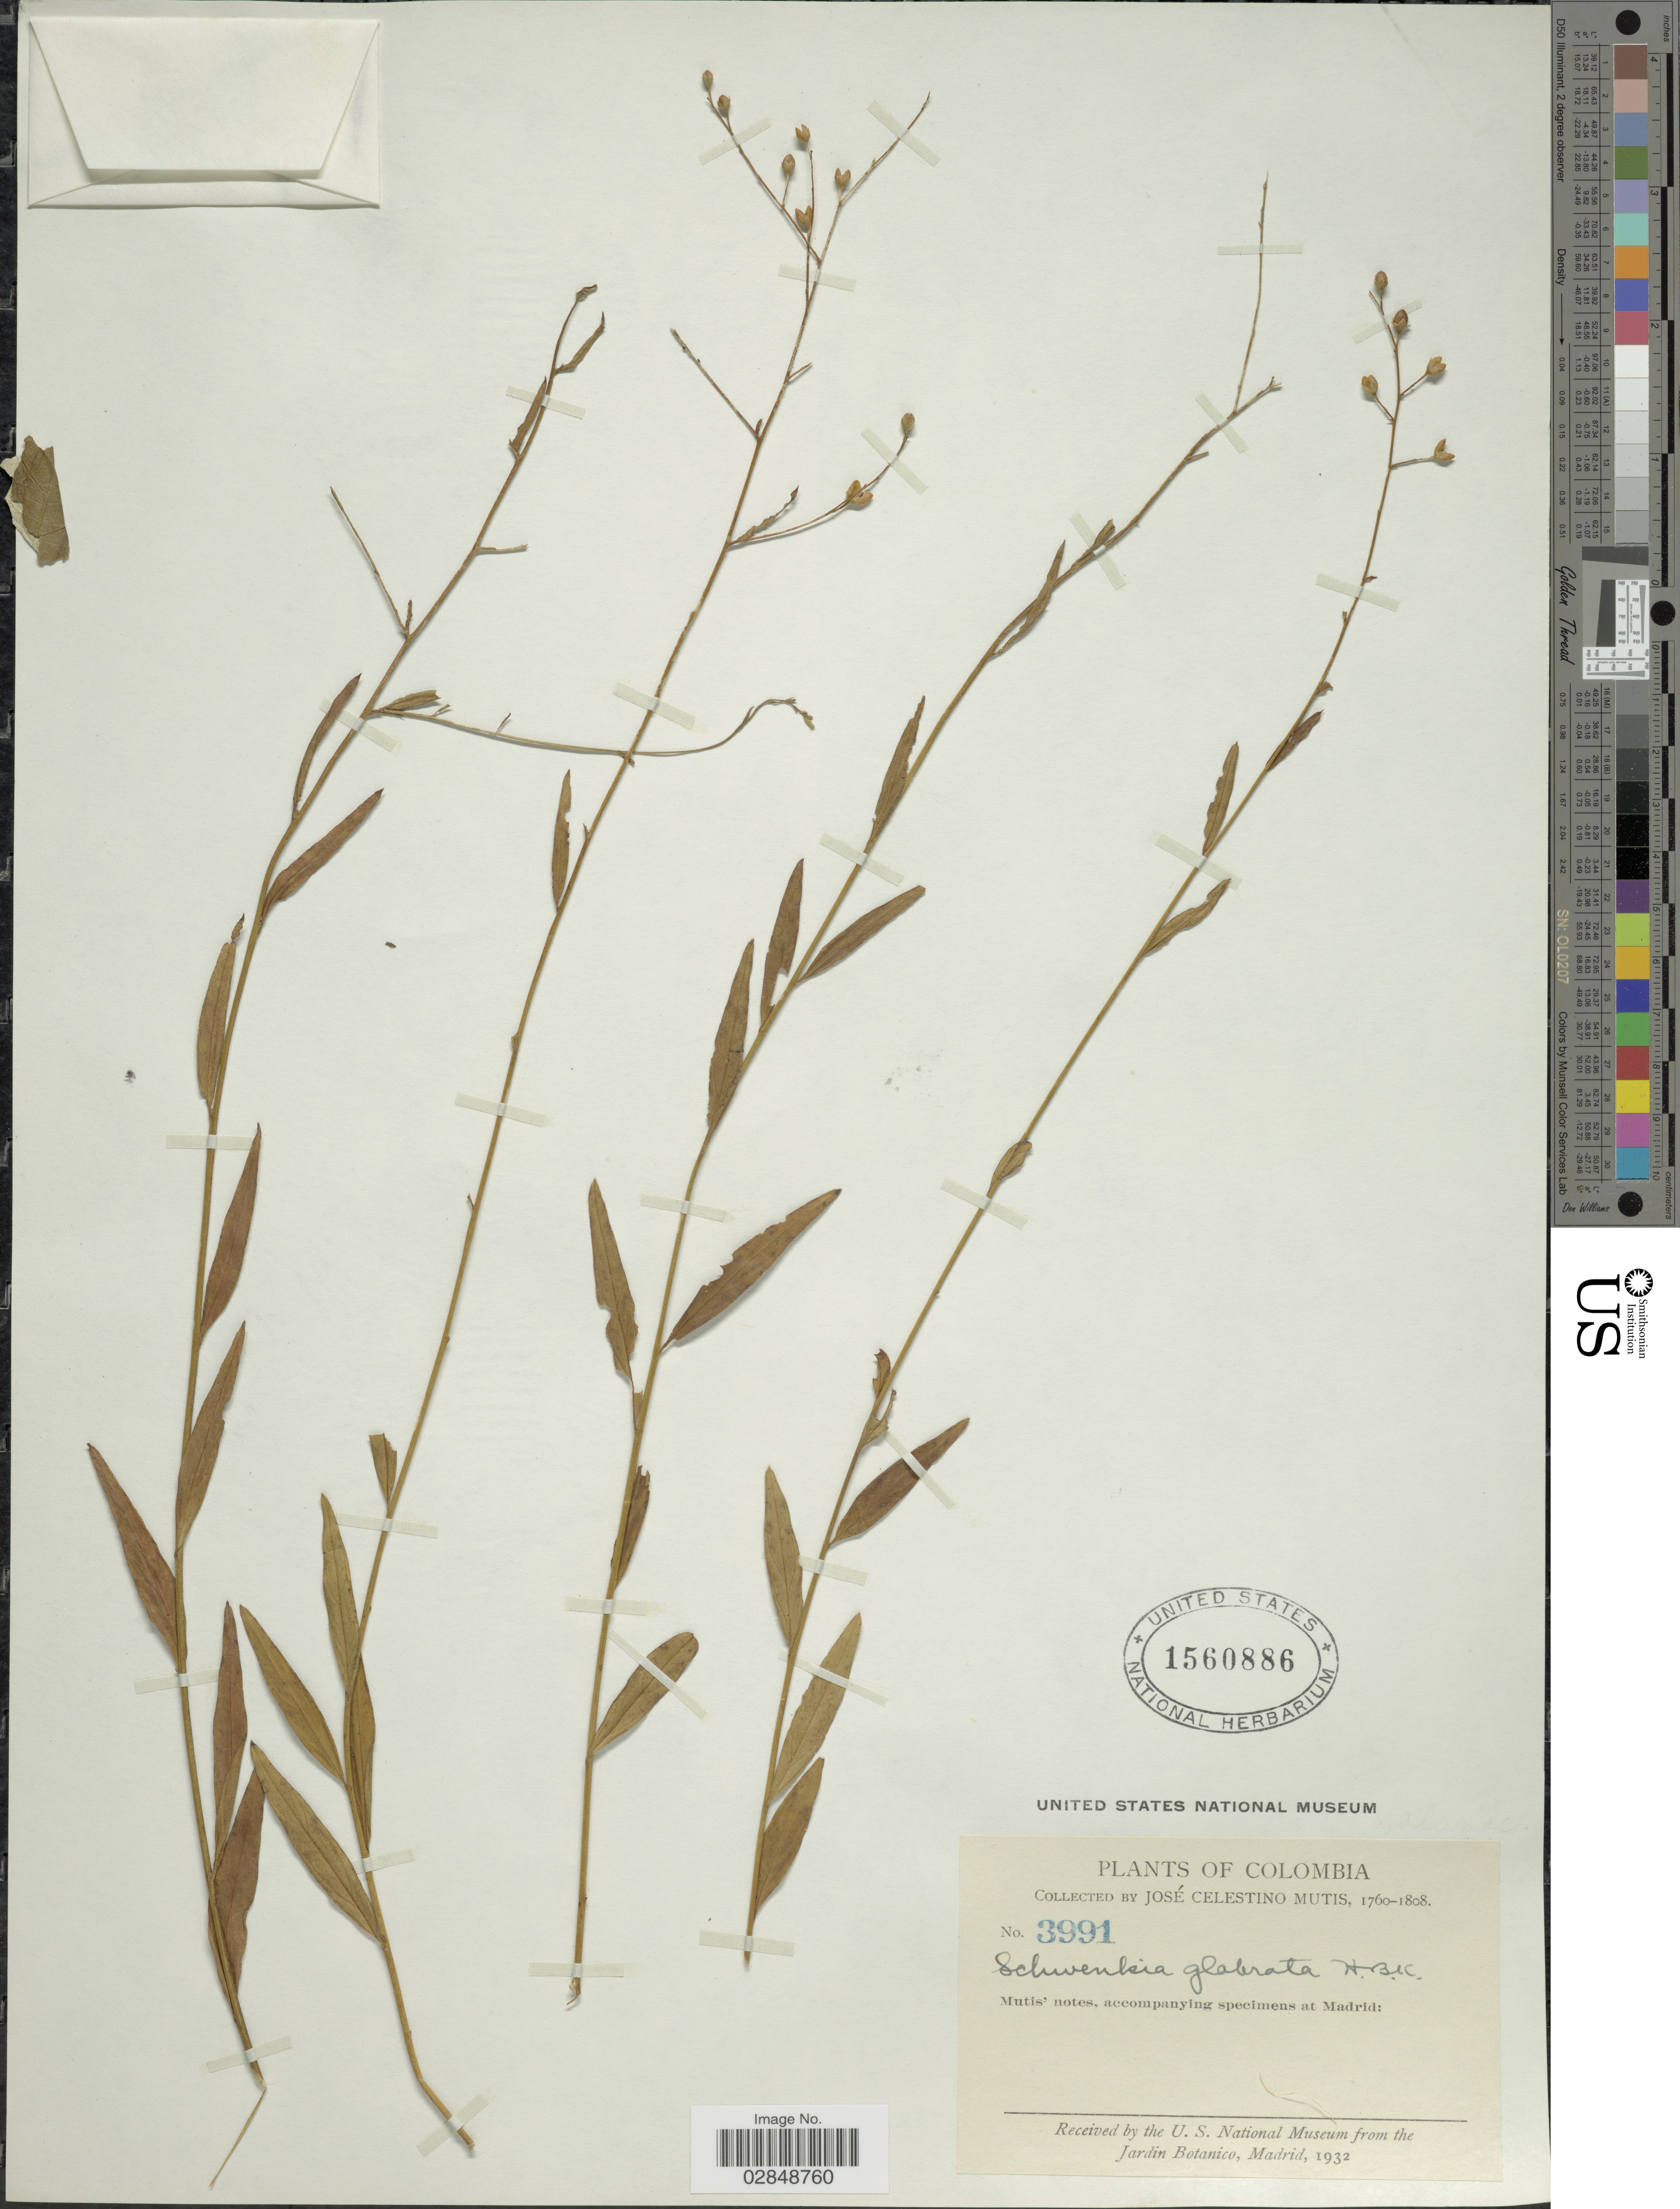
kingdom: Plantae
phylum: Tracheophyta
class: Magnoliopsida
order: Solanales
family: Solanaceae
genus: Schwenckia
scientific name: Schwenckia glabrata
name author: Kunth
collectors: J. C. B. Mutis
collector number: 3991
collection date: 1760/1808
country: Colombia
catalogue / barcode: US 1560886